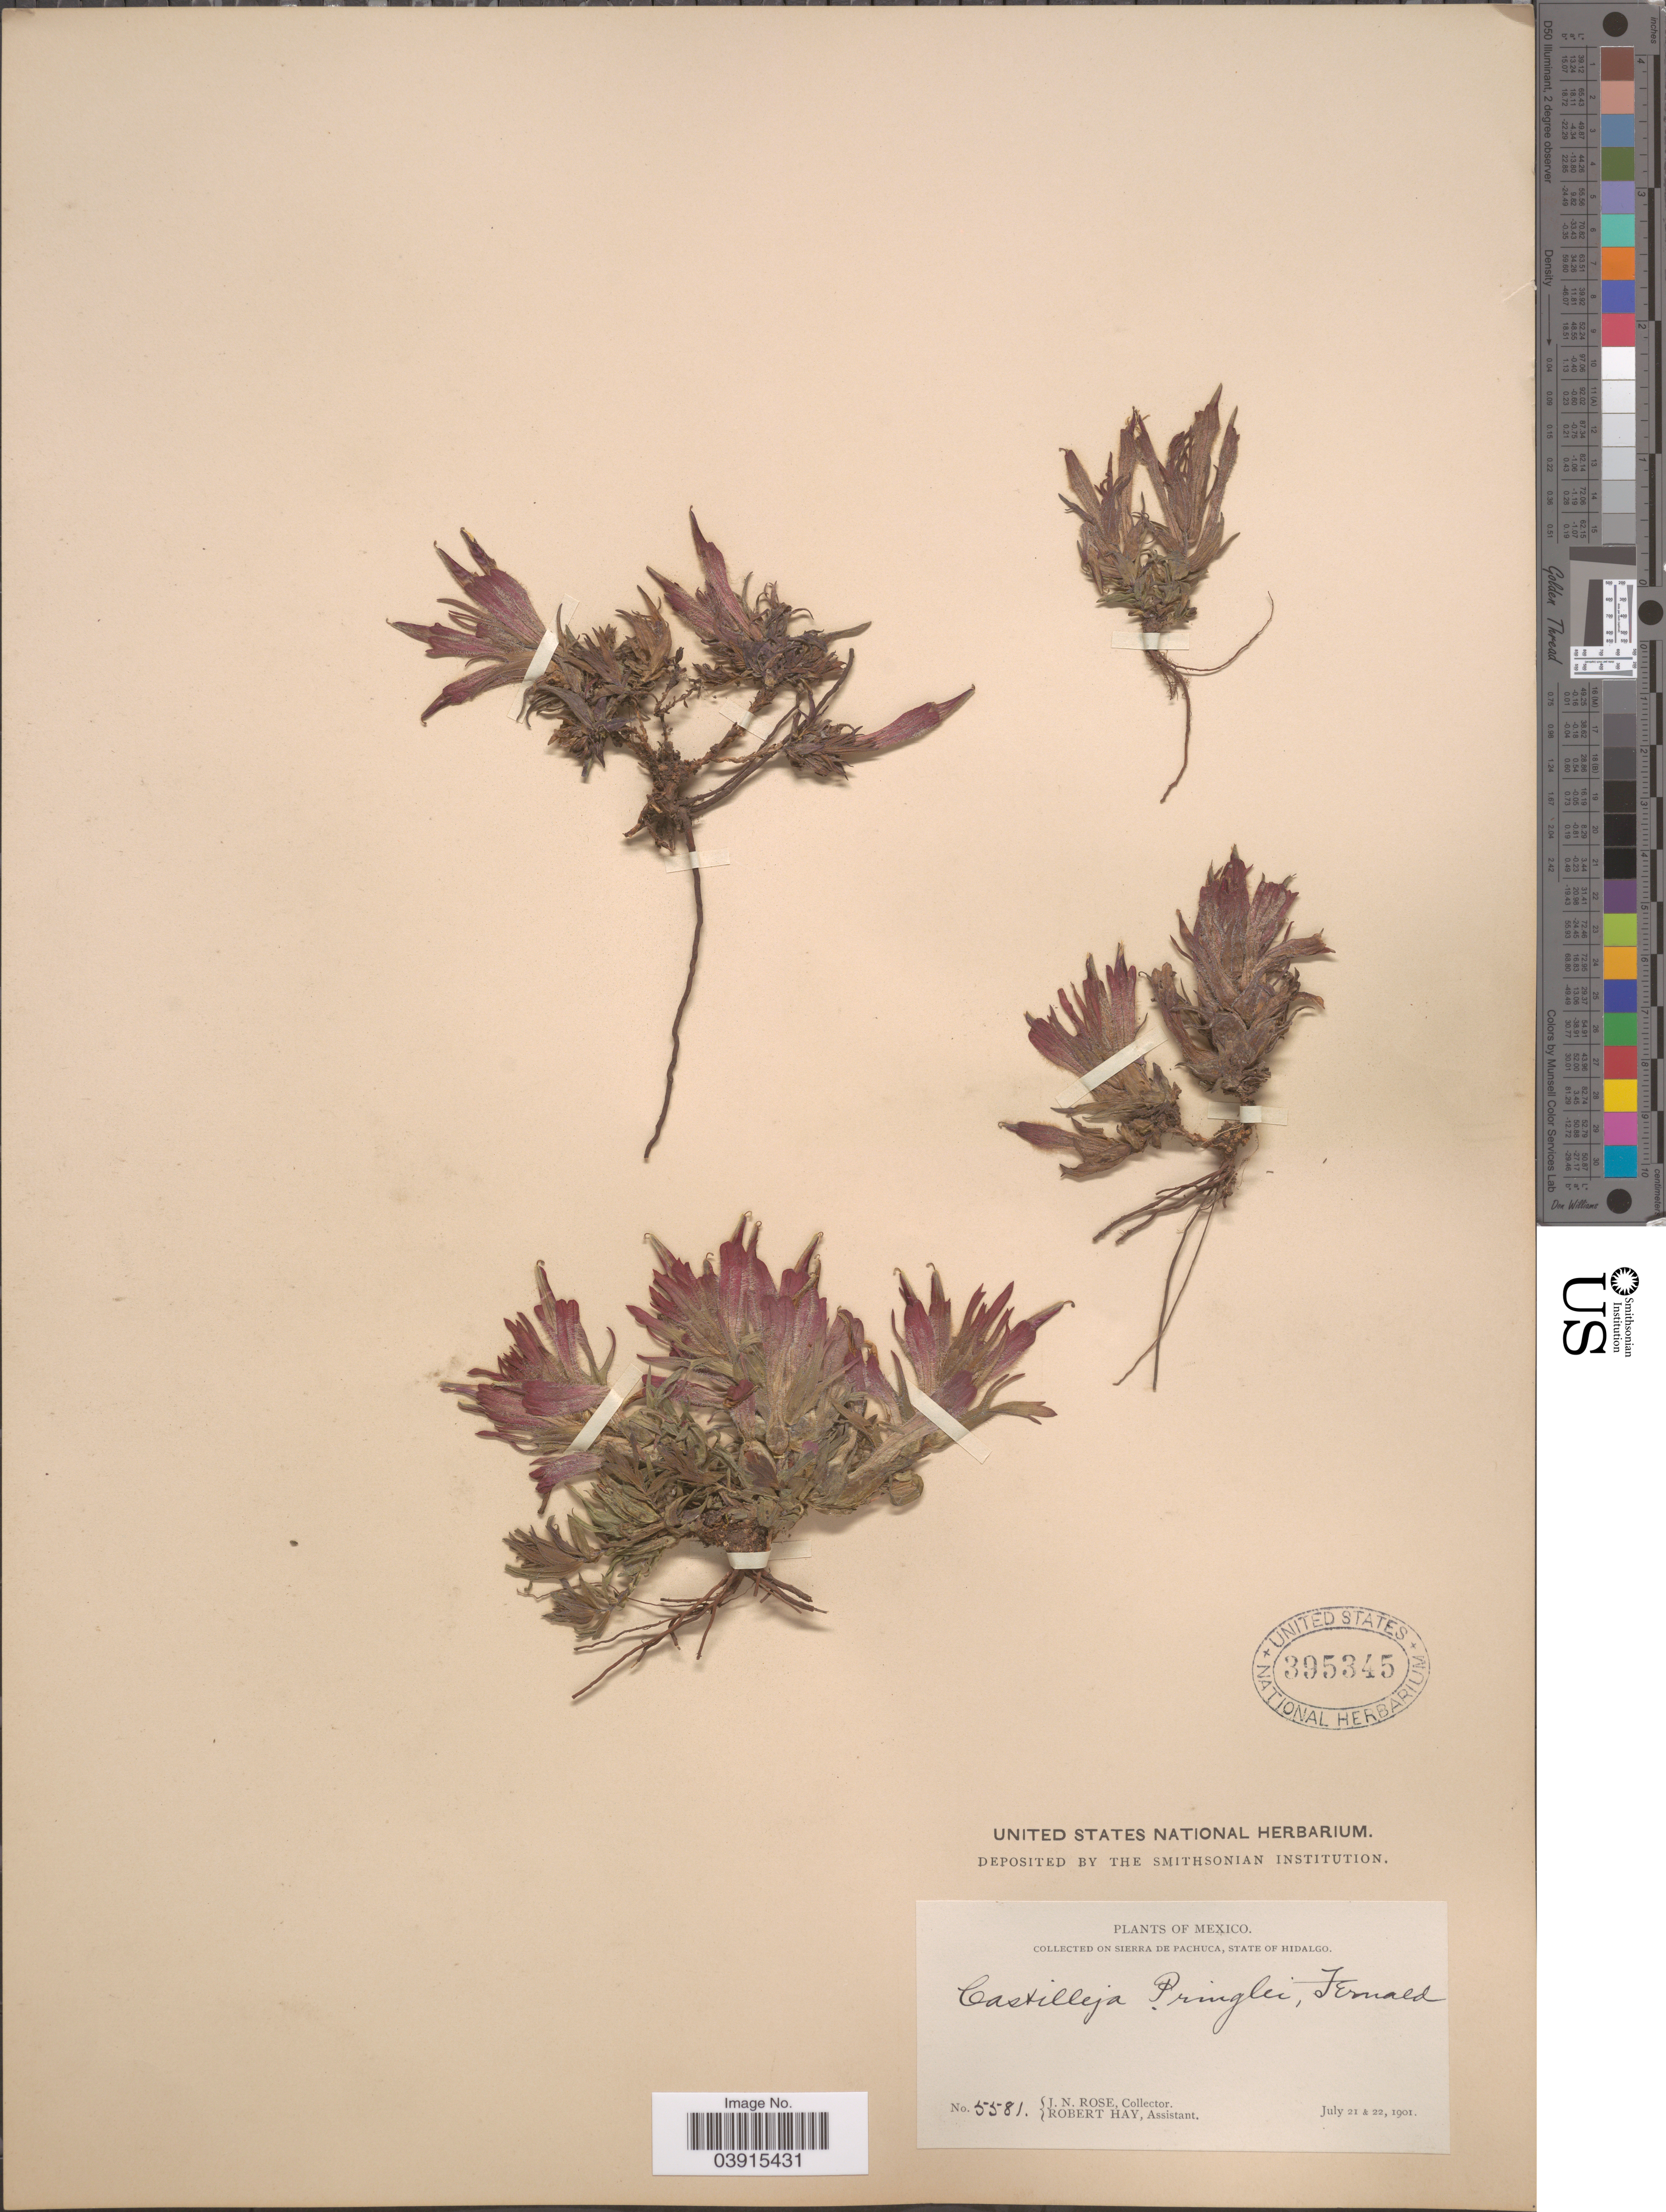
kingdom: Plantae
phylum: Tracheophyta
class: Magnoliopsida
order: Lamiales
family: Orobanchaceae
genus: Castilleja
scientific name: Castilleja schaffneri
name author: Hemsl.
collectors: J. N. Rose & R. Hay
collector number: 5581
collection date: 1901-07-21/1901-07-22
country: Mexico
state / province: Hidalgo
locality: On Sierra de Pachuca.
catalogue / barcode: US 395345